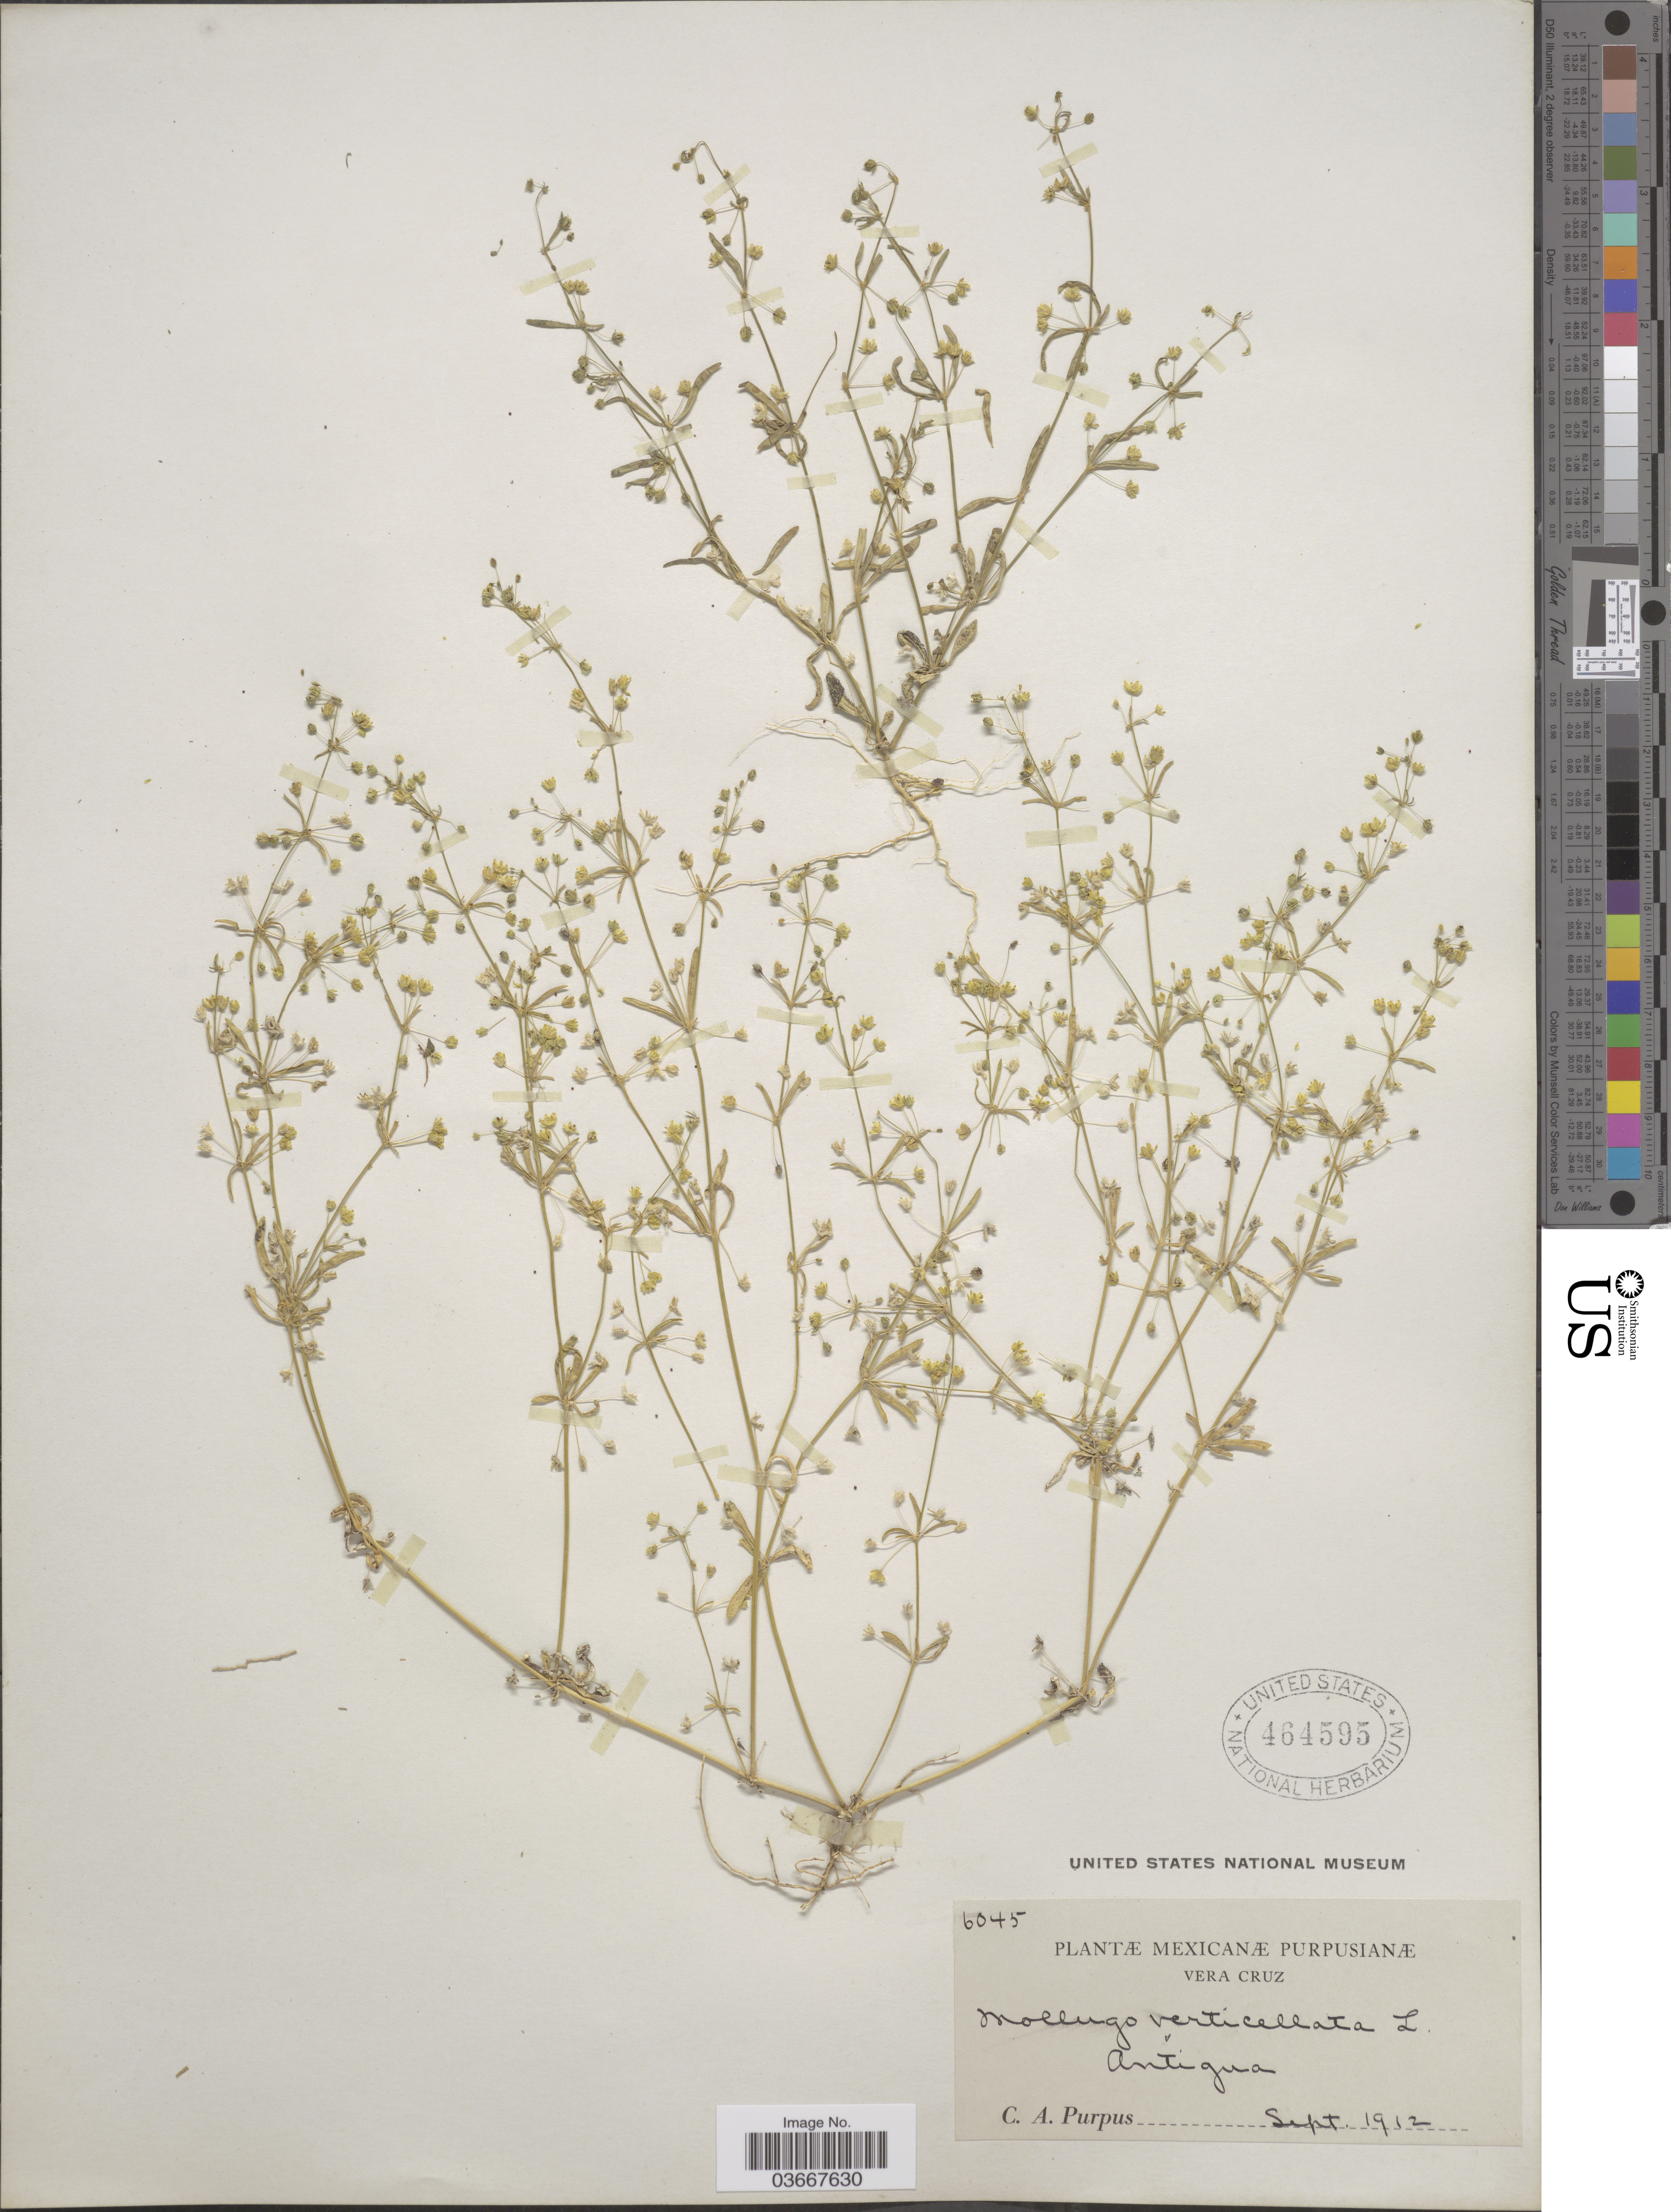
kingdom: Plantae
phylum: Tracheophyta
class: Magnoliopsida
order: Caryophyllales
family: Molluginaceae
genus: Mollugo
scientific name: Mollugo verticillata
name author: L.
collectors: C. A. Purpus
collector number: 6045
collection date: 1912-09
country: Mexico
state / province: Veracruz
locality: Vera Cruz. Antigua.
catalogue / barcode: US 464595